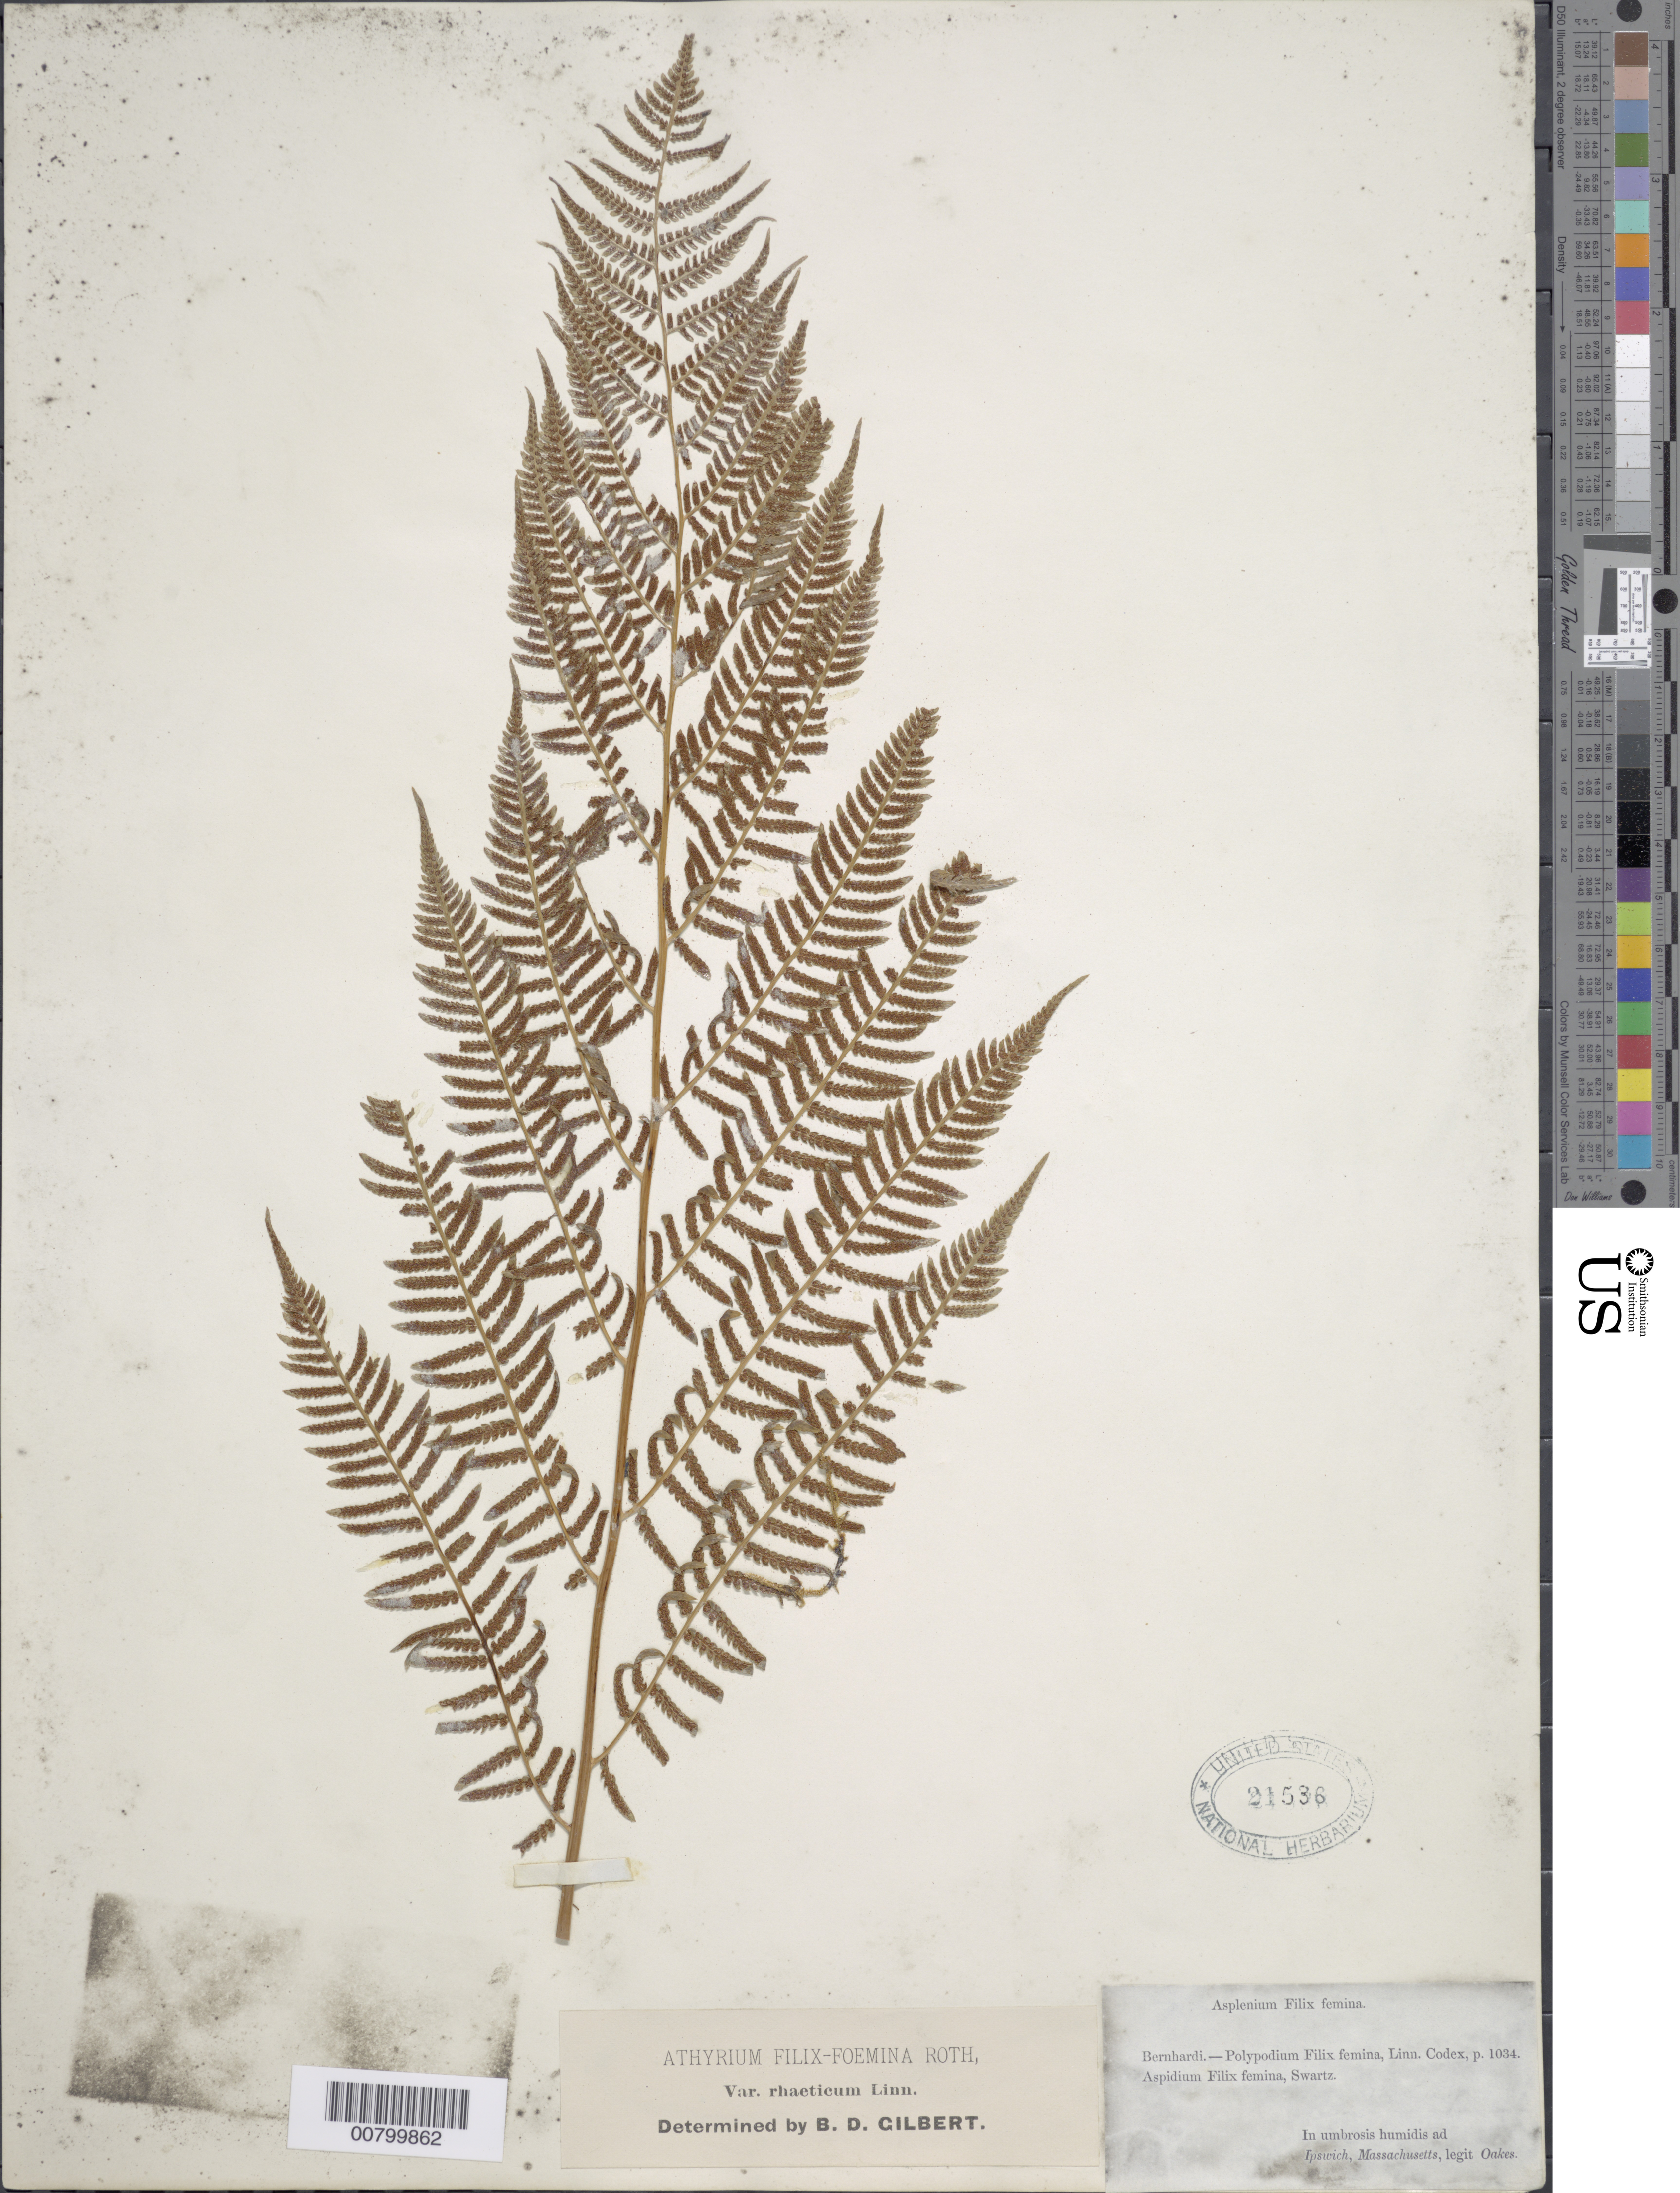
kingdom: Plantae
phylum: Tracheophyta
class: Polypodiopsida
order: Polypodiales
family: Athyriaceae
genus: Athyrium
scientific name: Athyrium filix-femina subsp. angustatum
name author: (Willd.) R.T. Clausen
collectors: -. Oakes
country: United States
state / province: Massachusetts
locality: Ipswich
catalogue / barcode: US 21536